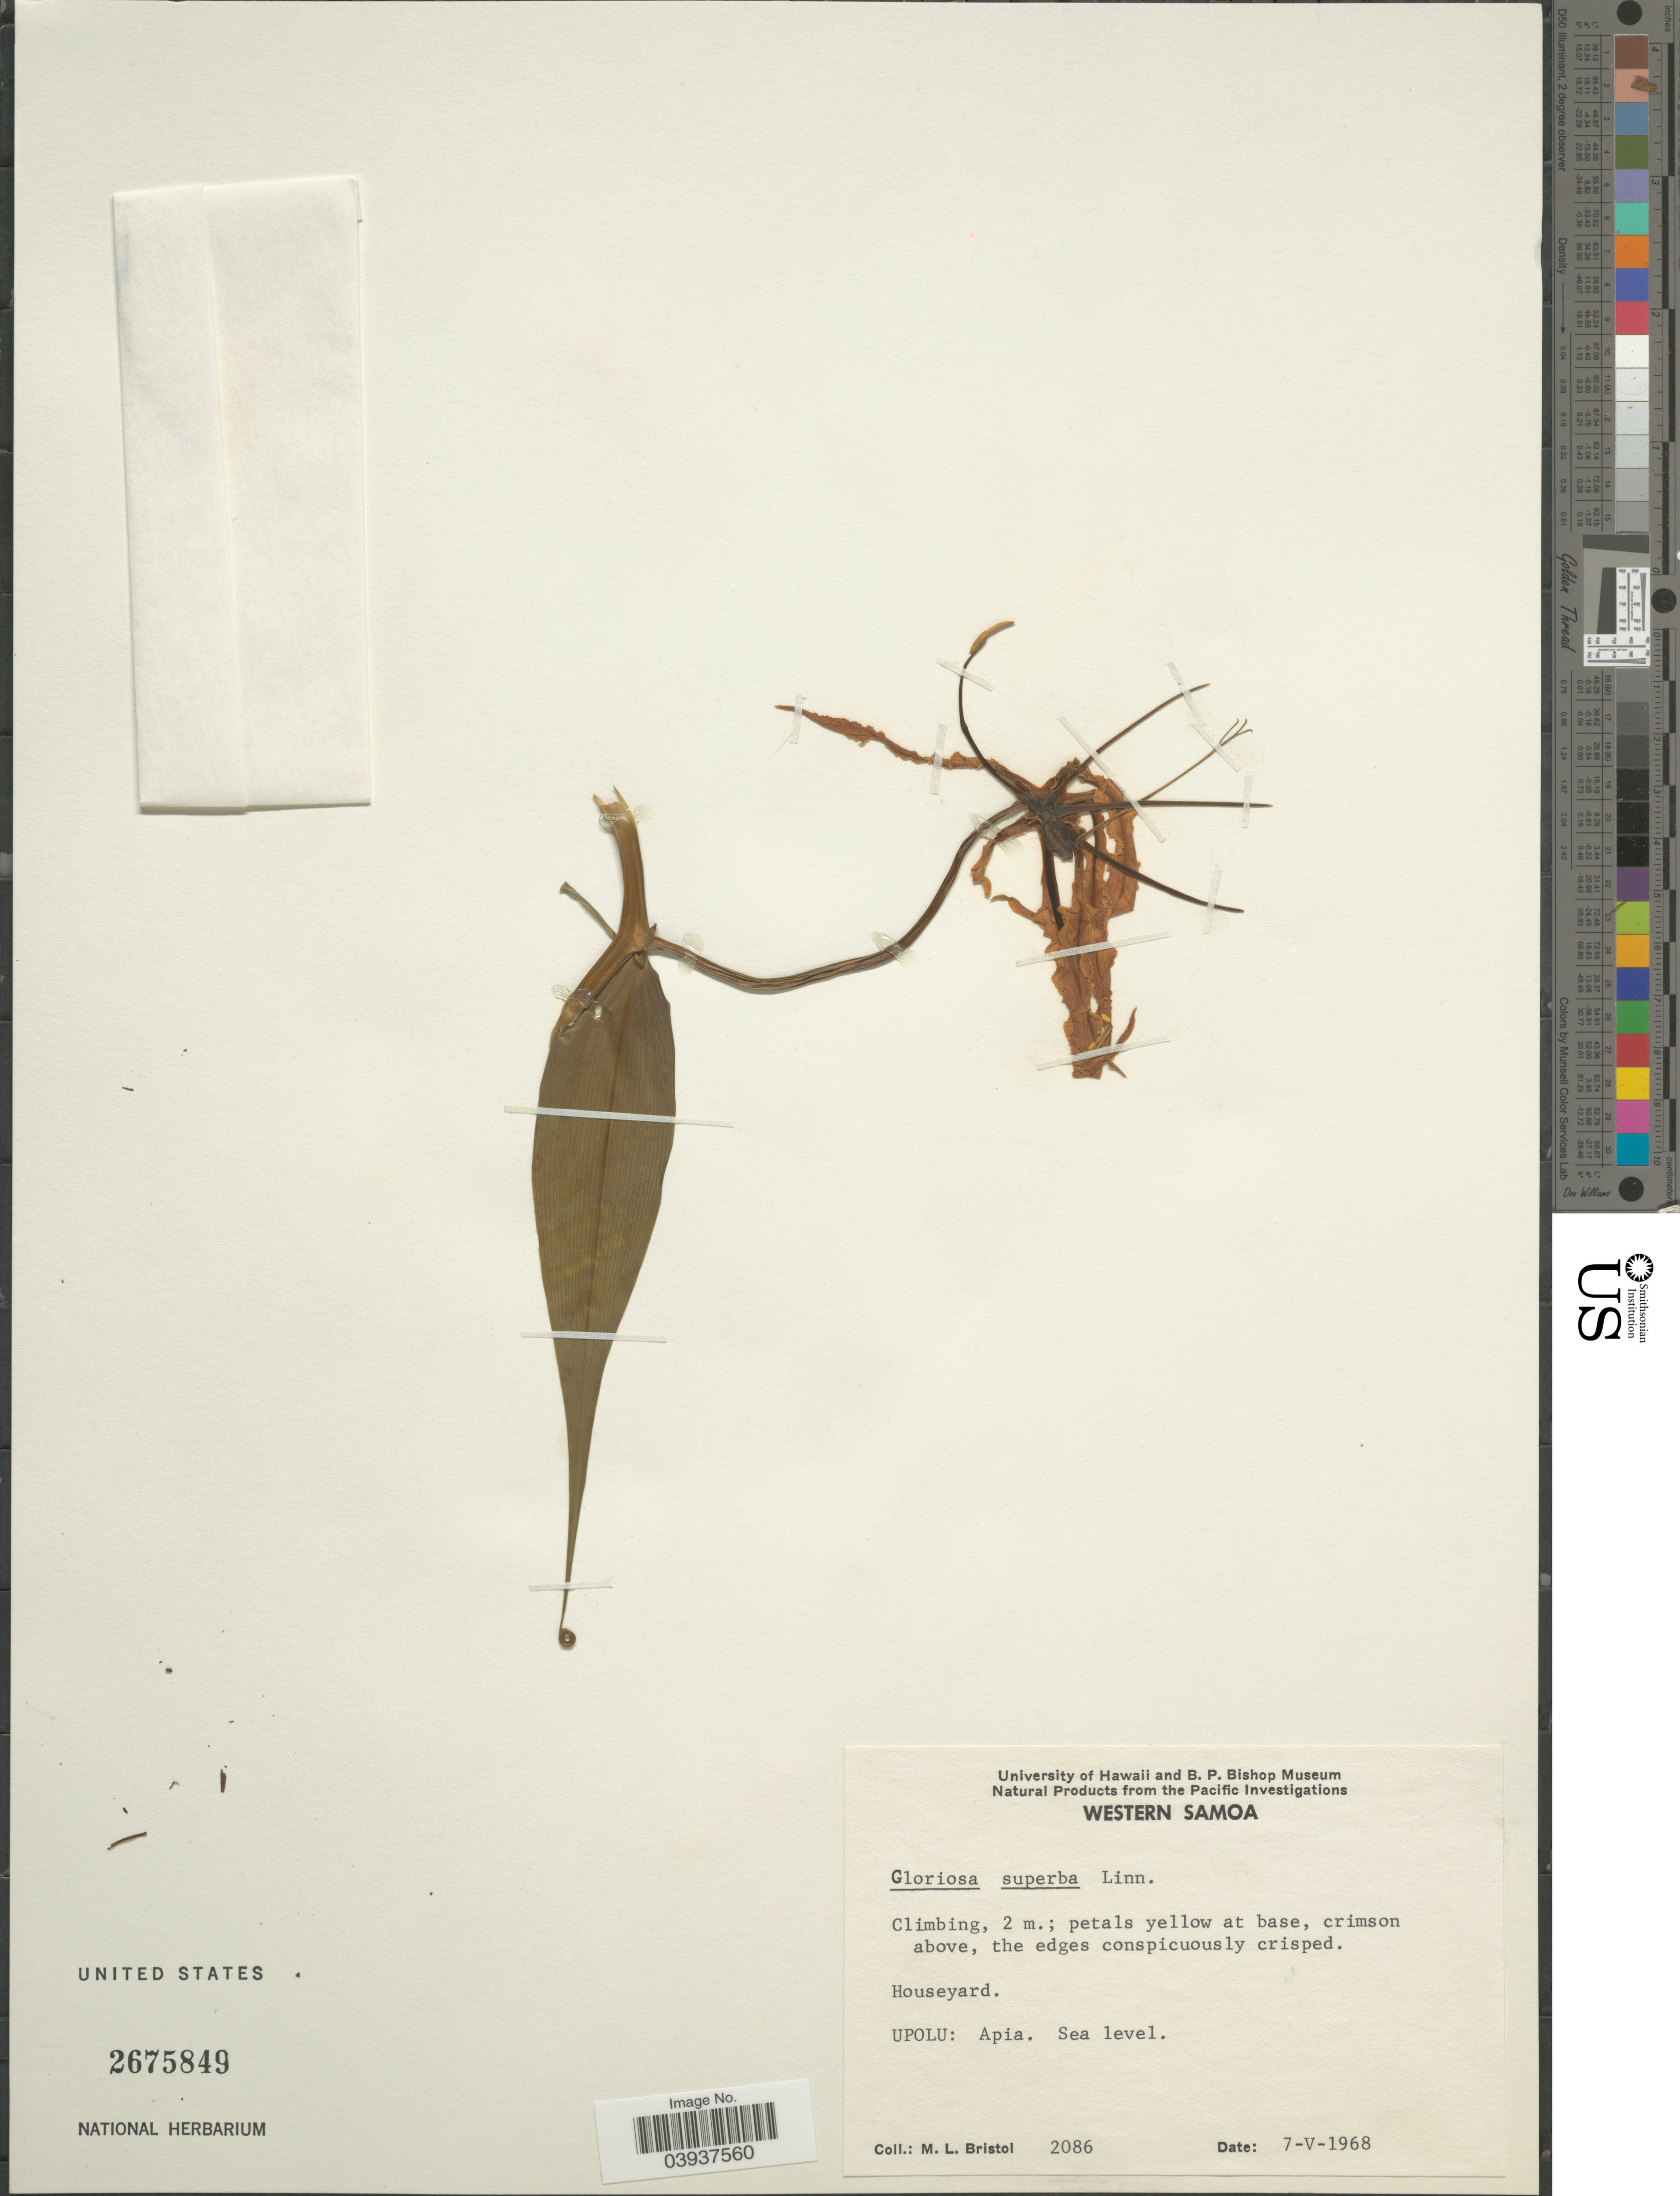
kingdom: Plantae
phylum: Tracheophyta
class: Liliopsida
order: Liliales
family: Colchicaceae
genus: Gloriosa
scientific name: Gloriosa superba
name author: L.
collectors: M. L. Bristol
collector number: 2086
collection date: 1968-05-07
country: Samoa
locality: Houseyard. Upolu: Apia.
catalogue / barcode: US 2675849